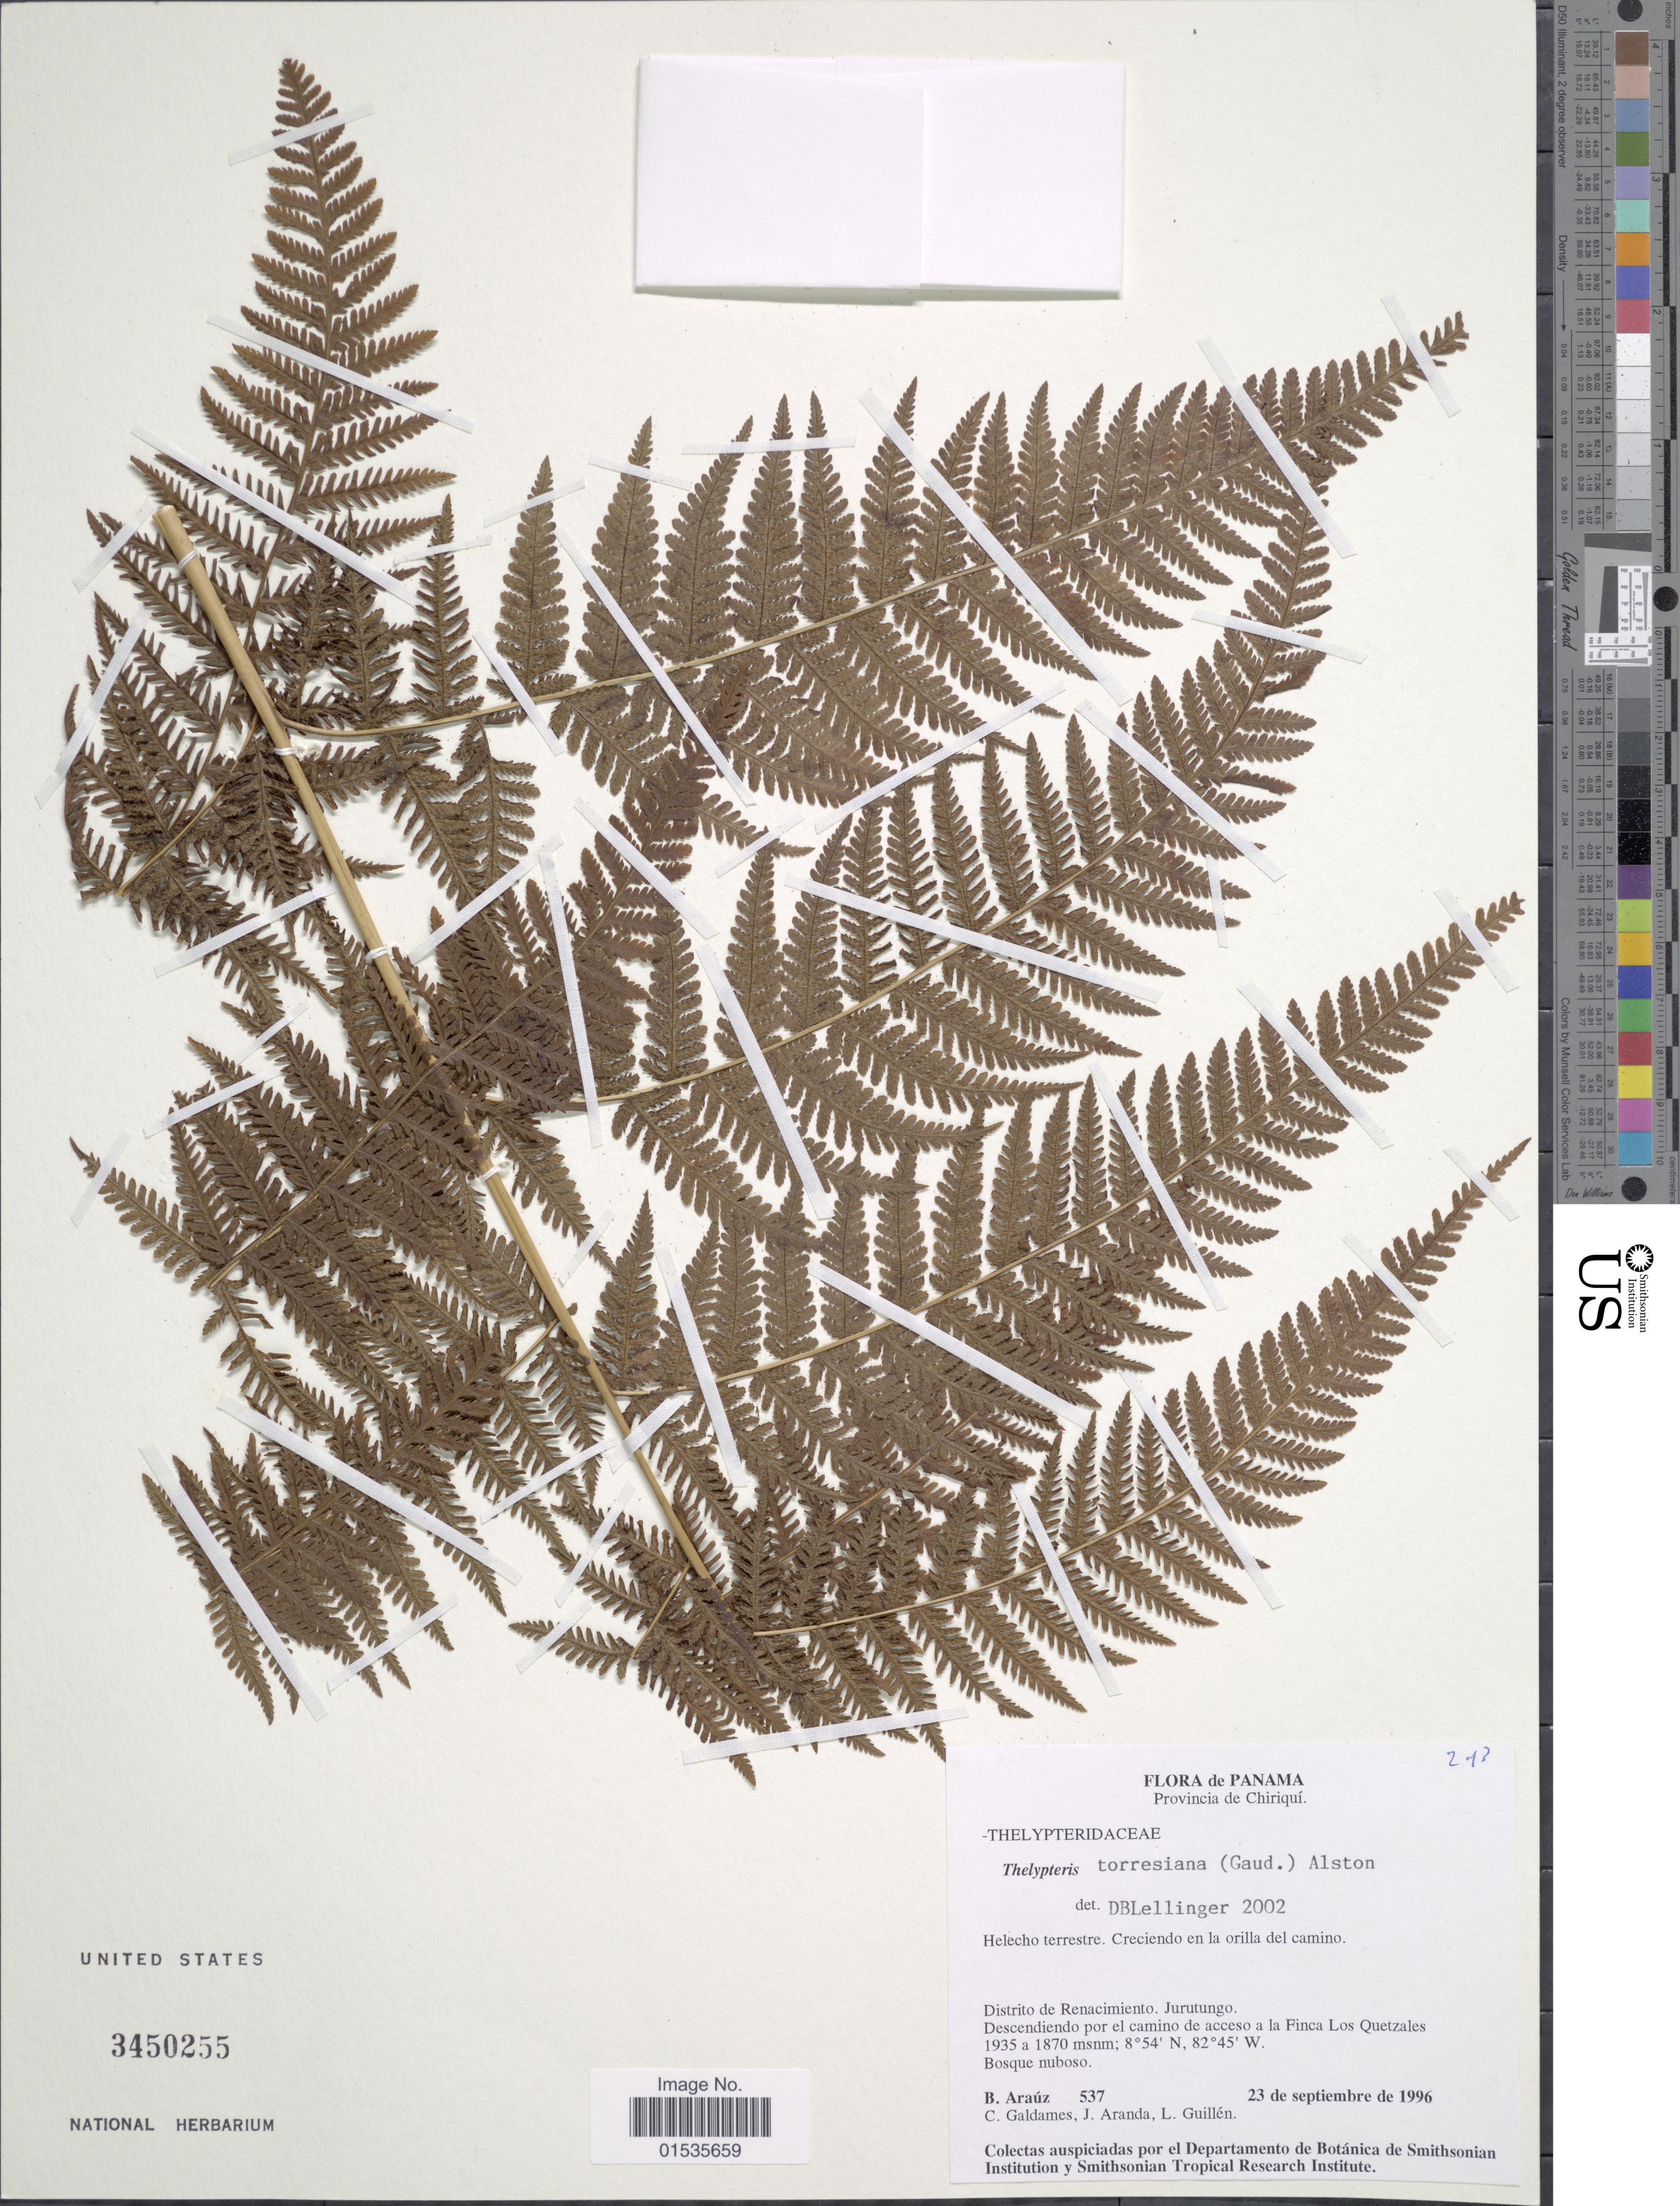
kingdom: Plantae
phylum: Tracheophyta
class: Polypodiopsida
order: Polypodiales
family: Thelypteridaceae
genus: Macrothelypteris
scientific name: Macrothelypteris torresiana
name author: (Gaudich.) Ching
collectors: B. Araúz, C. Galdames, J. Aranda & L. Guillén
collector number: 537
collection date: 1996-09-23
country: Panama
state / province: Chiriqui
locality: Panama, Provincia de Chiriqui. Distrito de Renancimiento, Jurutungo, Descendiento por el camino de acceso a la Finca Los Quetzales.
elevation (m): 1870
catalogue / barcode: US 3450255